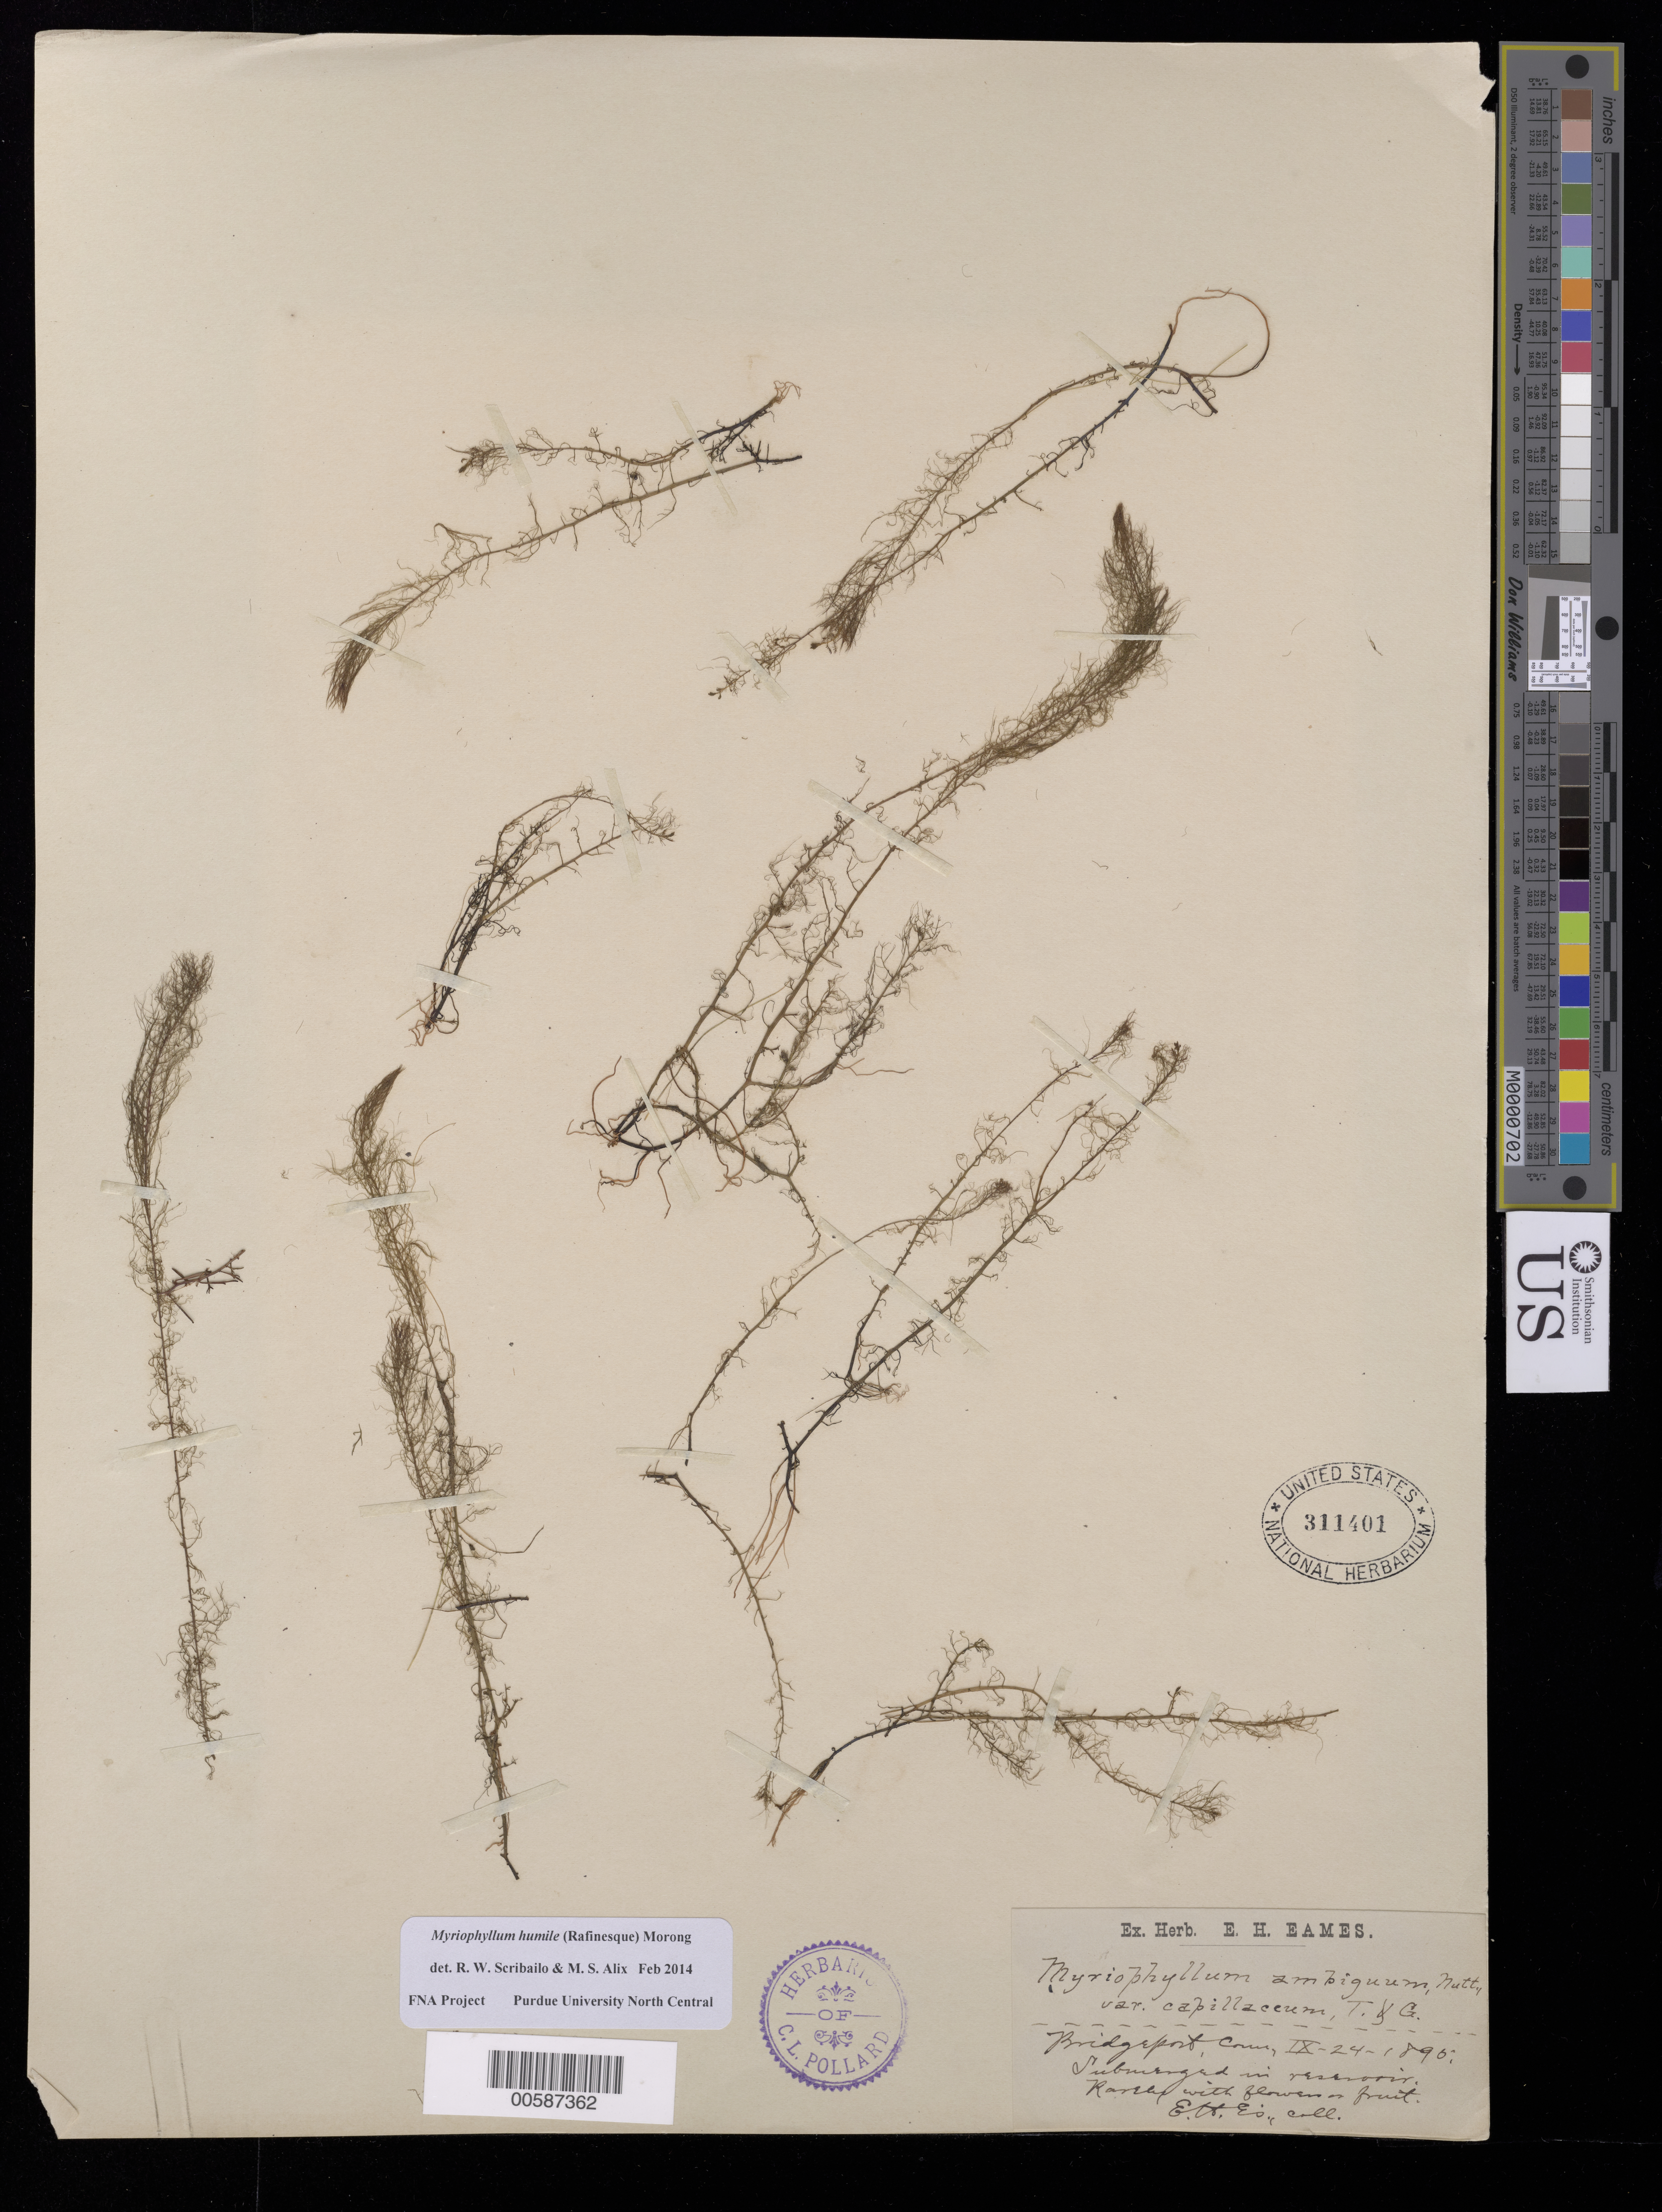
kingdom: Plantae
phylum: Tracheophyta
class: Magnoliopsida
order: Saxifragales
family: Haloragaceae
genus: Myriophyllum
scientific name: Myriophyllum humile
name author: (Raf.) Morong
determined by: Scribailo, R. W.; Alix, M. S.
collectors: E. H. Eames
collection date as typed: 24 Sep 1895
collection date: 1895-09-24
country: United States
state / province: Connecticut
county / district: Fairfield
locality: Bridgeport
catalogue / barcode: US 311401